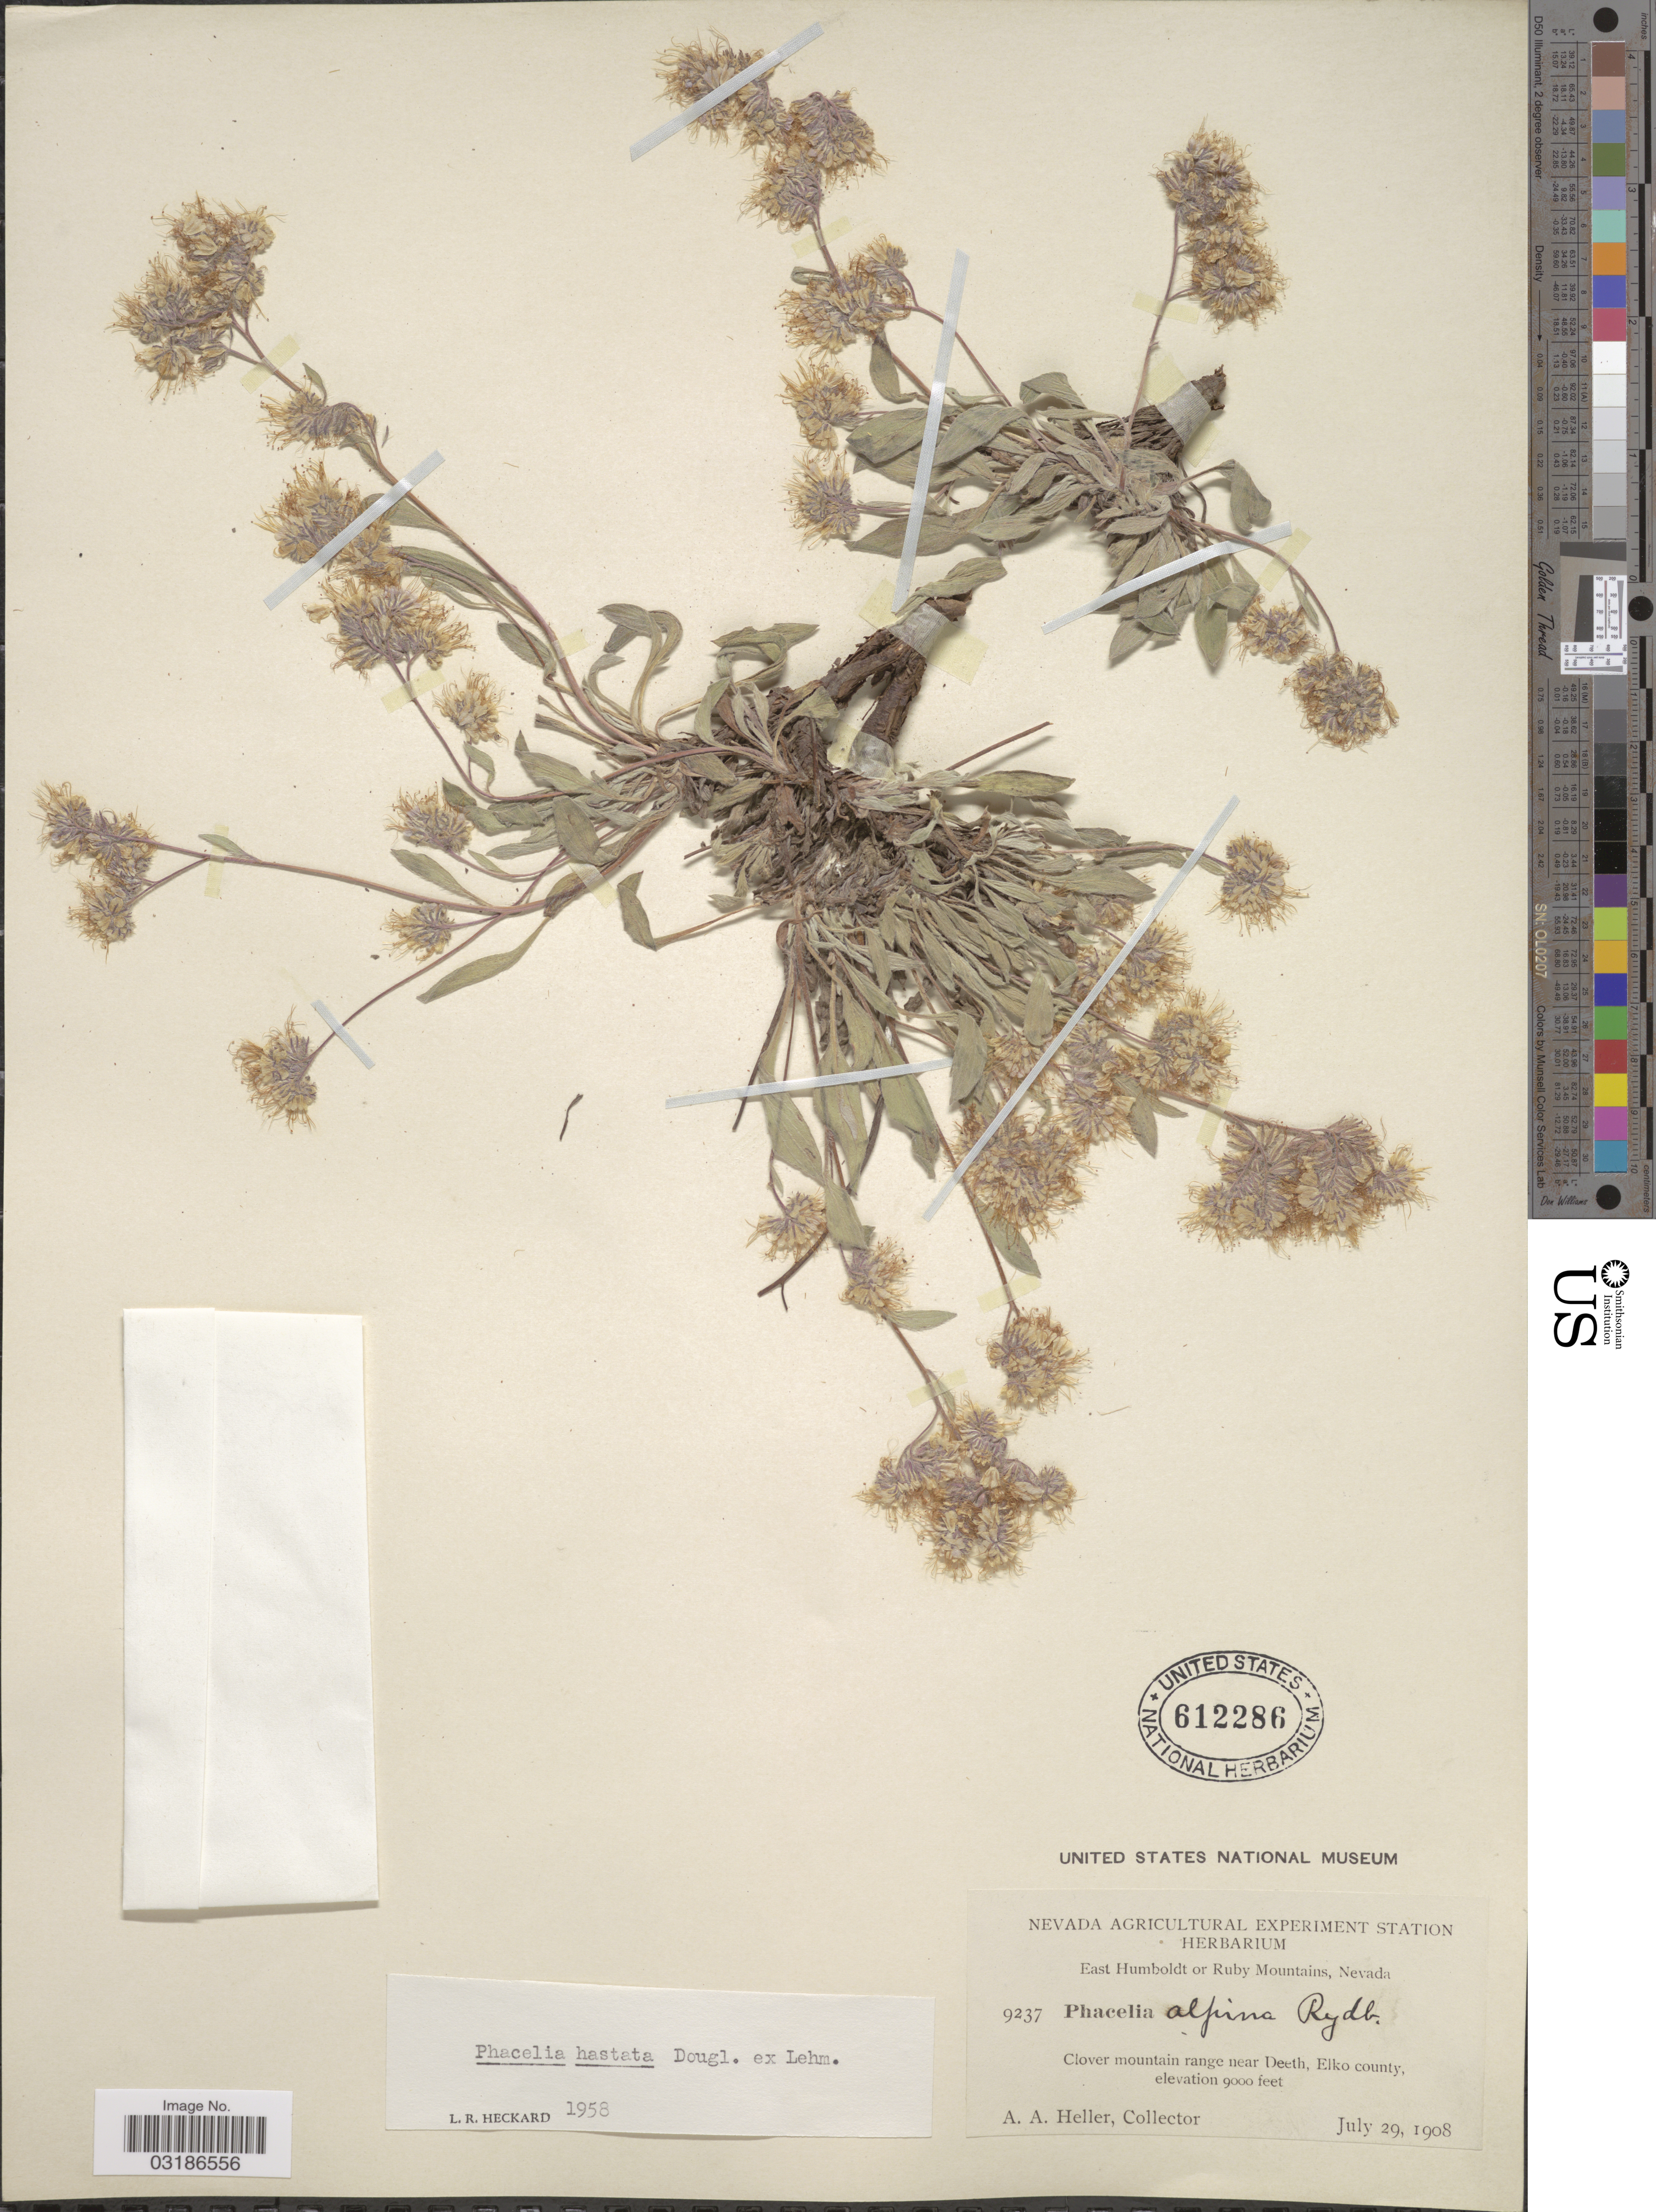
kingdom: Plantae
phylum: Tracheophyta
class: Magnoliopsida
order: Boraginales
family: Hydrophyllaceae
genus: Phacelia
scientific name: Phacelia hastata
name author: Douglas ex Lehm.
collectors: A. A. Heller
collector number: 9237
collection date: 1908-07-29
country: United States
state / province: Nevada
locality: East Humboldt or Ruby Mountains, Clover mountain range near Deeth, Elko county.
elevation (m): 2743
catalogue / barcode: US 612286